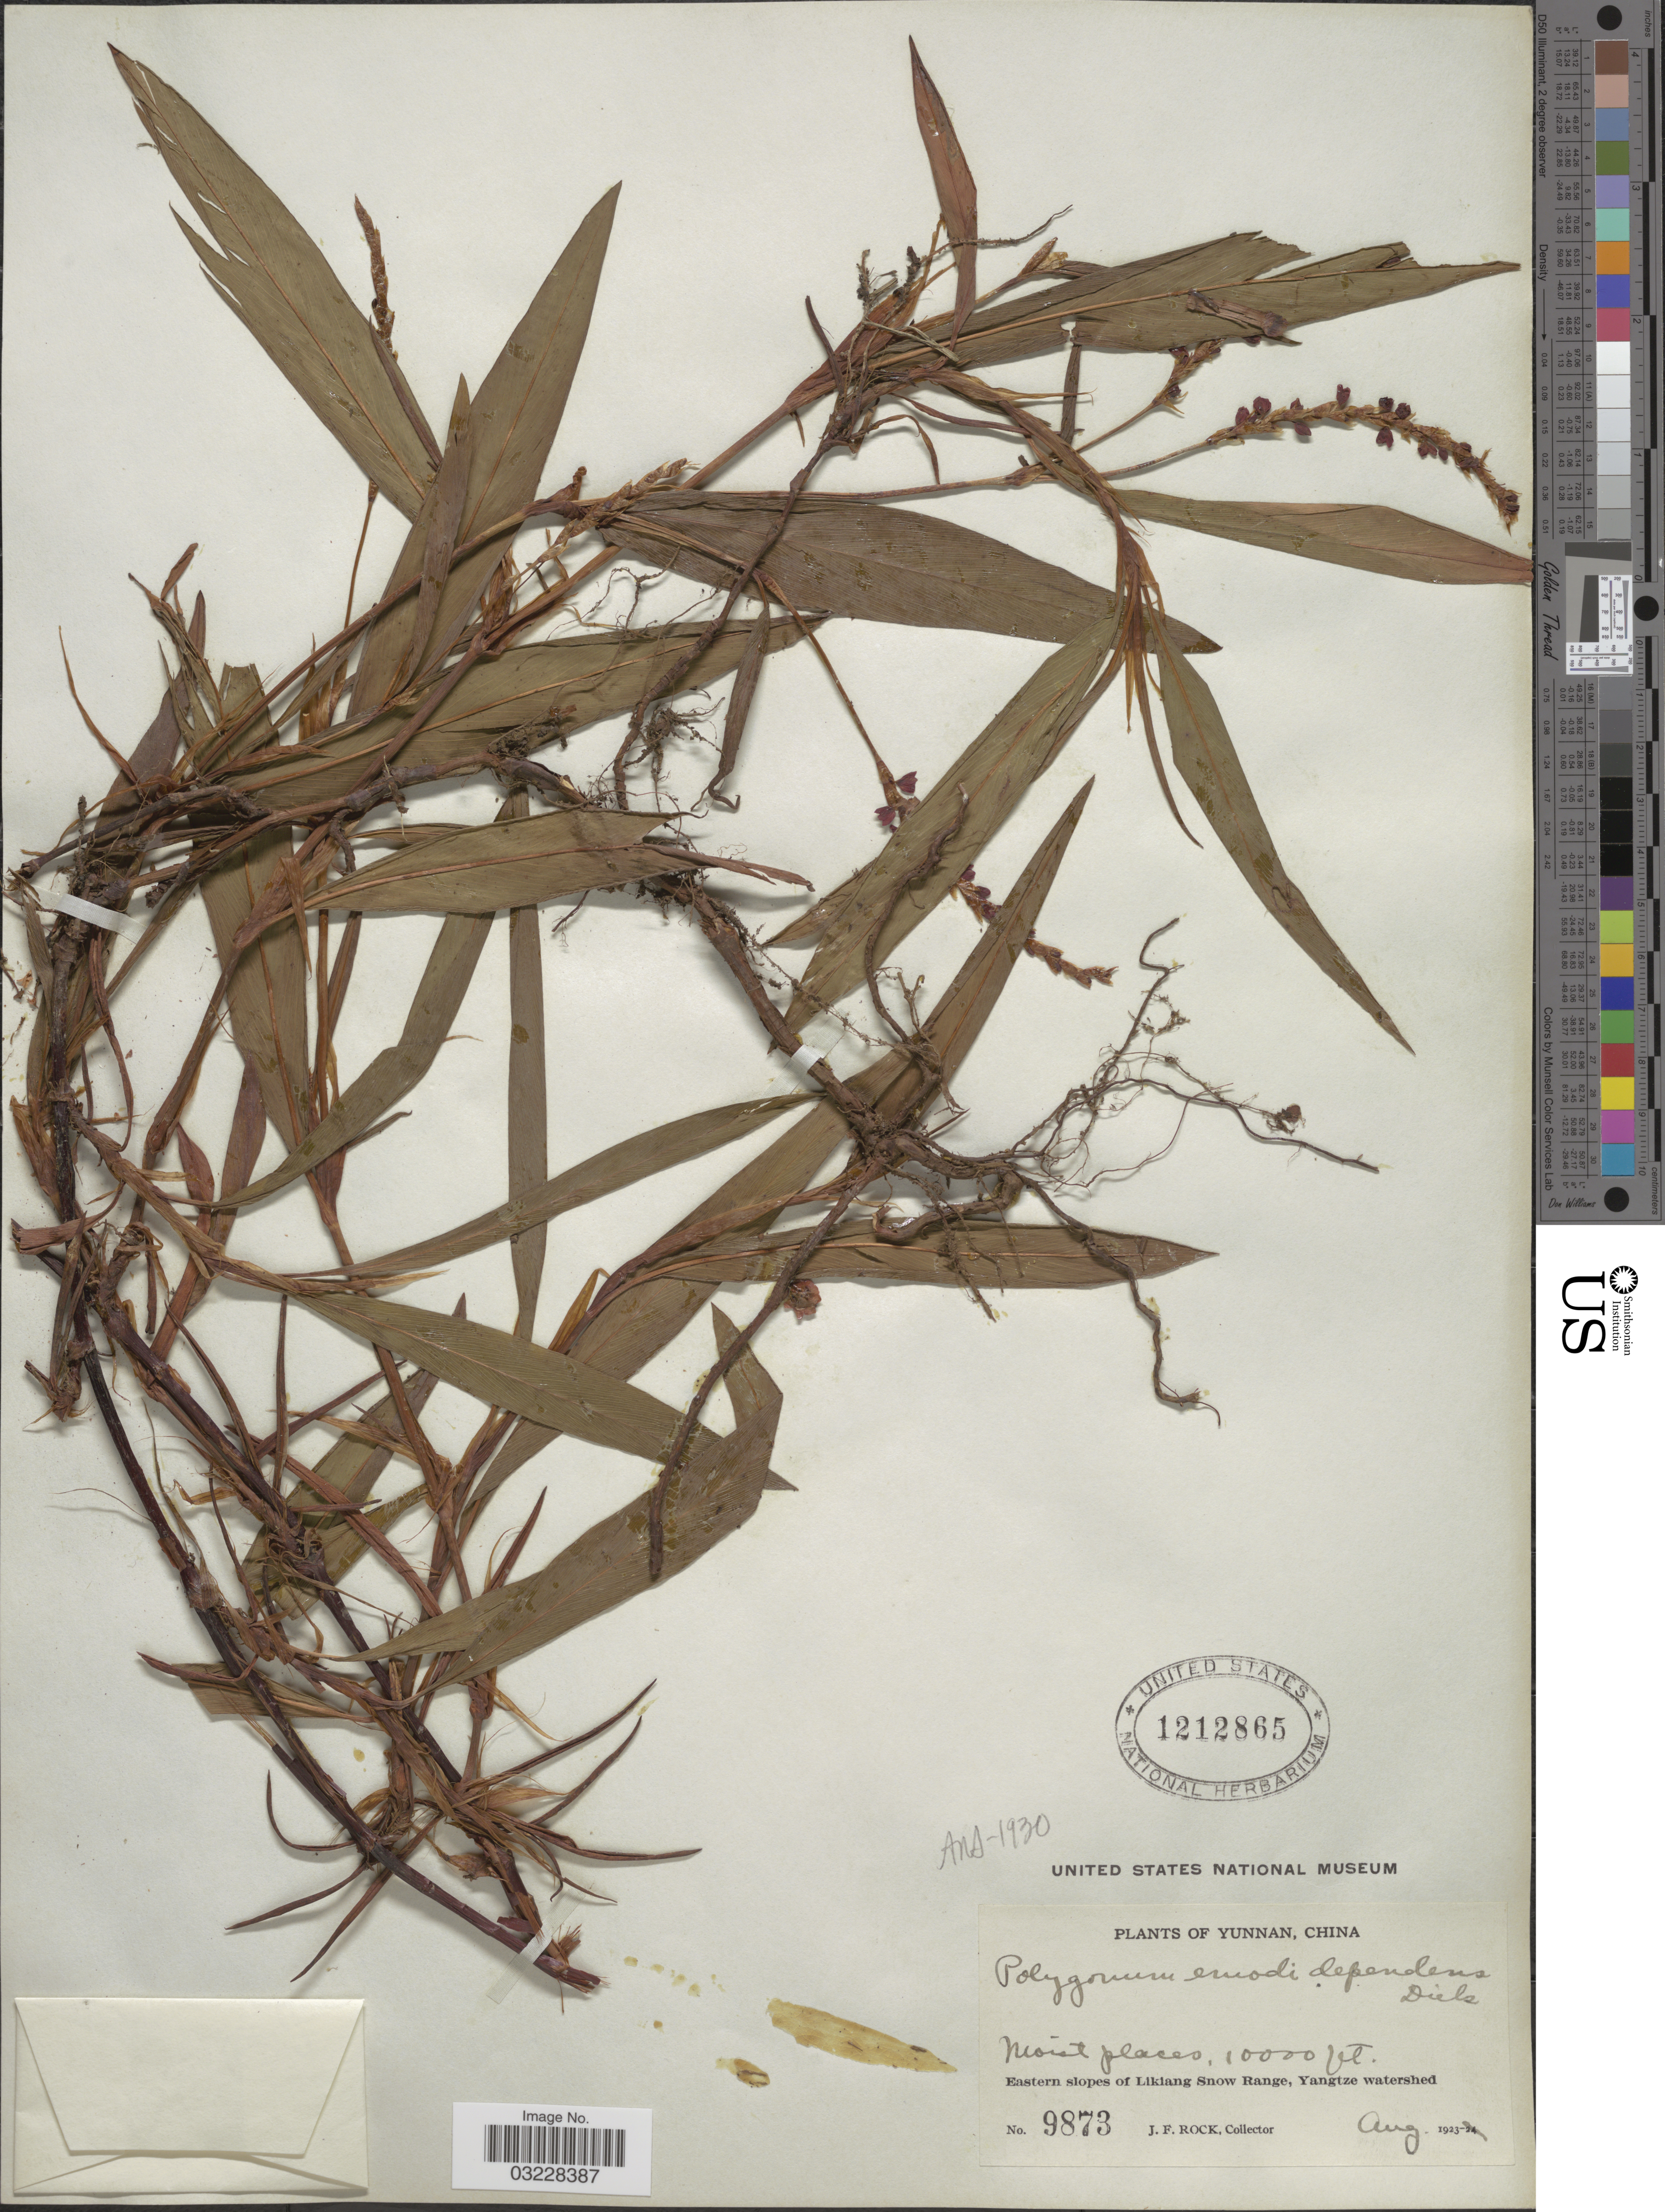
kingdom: Plantae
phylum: Tracheophyta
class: Magnoliopsida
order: Caryophyllales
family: Polygonaceae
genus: Bistorta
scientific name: Bistorta emodi subsp. dependens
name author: (Diels) Soják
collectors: J. Rock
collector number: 9873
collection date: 1923-08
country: China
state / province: Yunnan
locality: Eastern slopes of Likiang Snow Range, Yangtze watershed.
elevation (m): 3048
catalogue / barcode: US 1212865